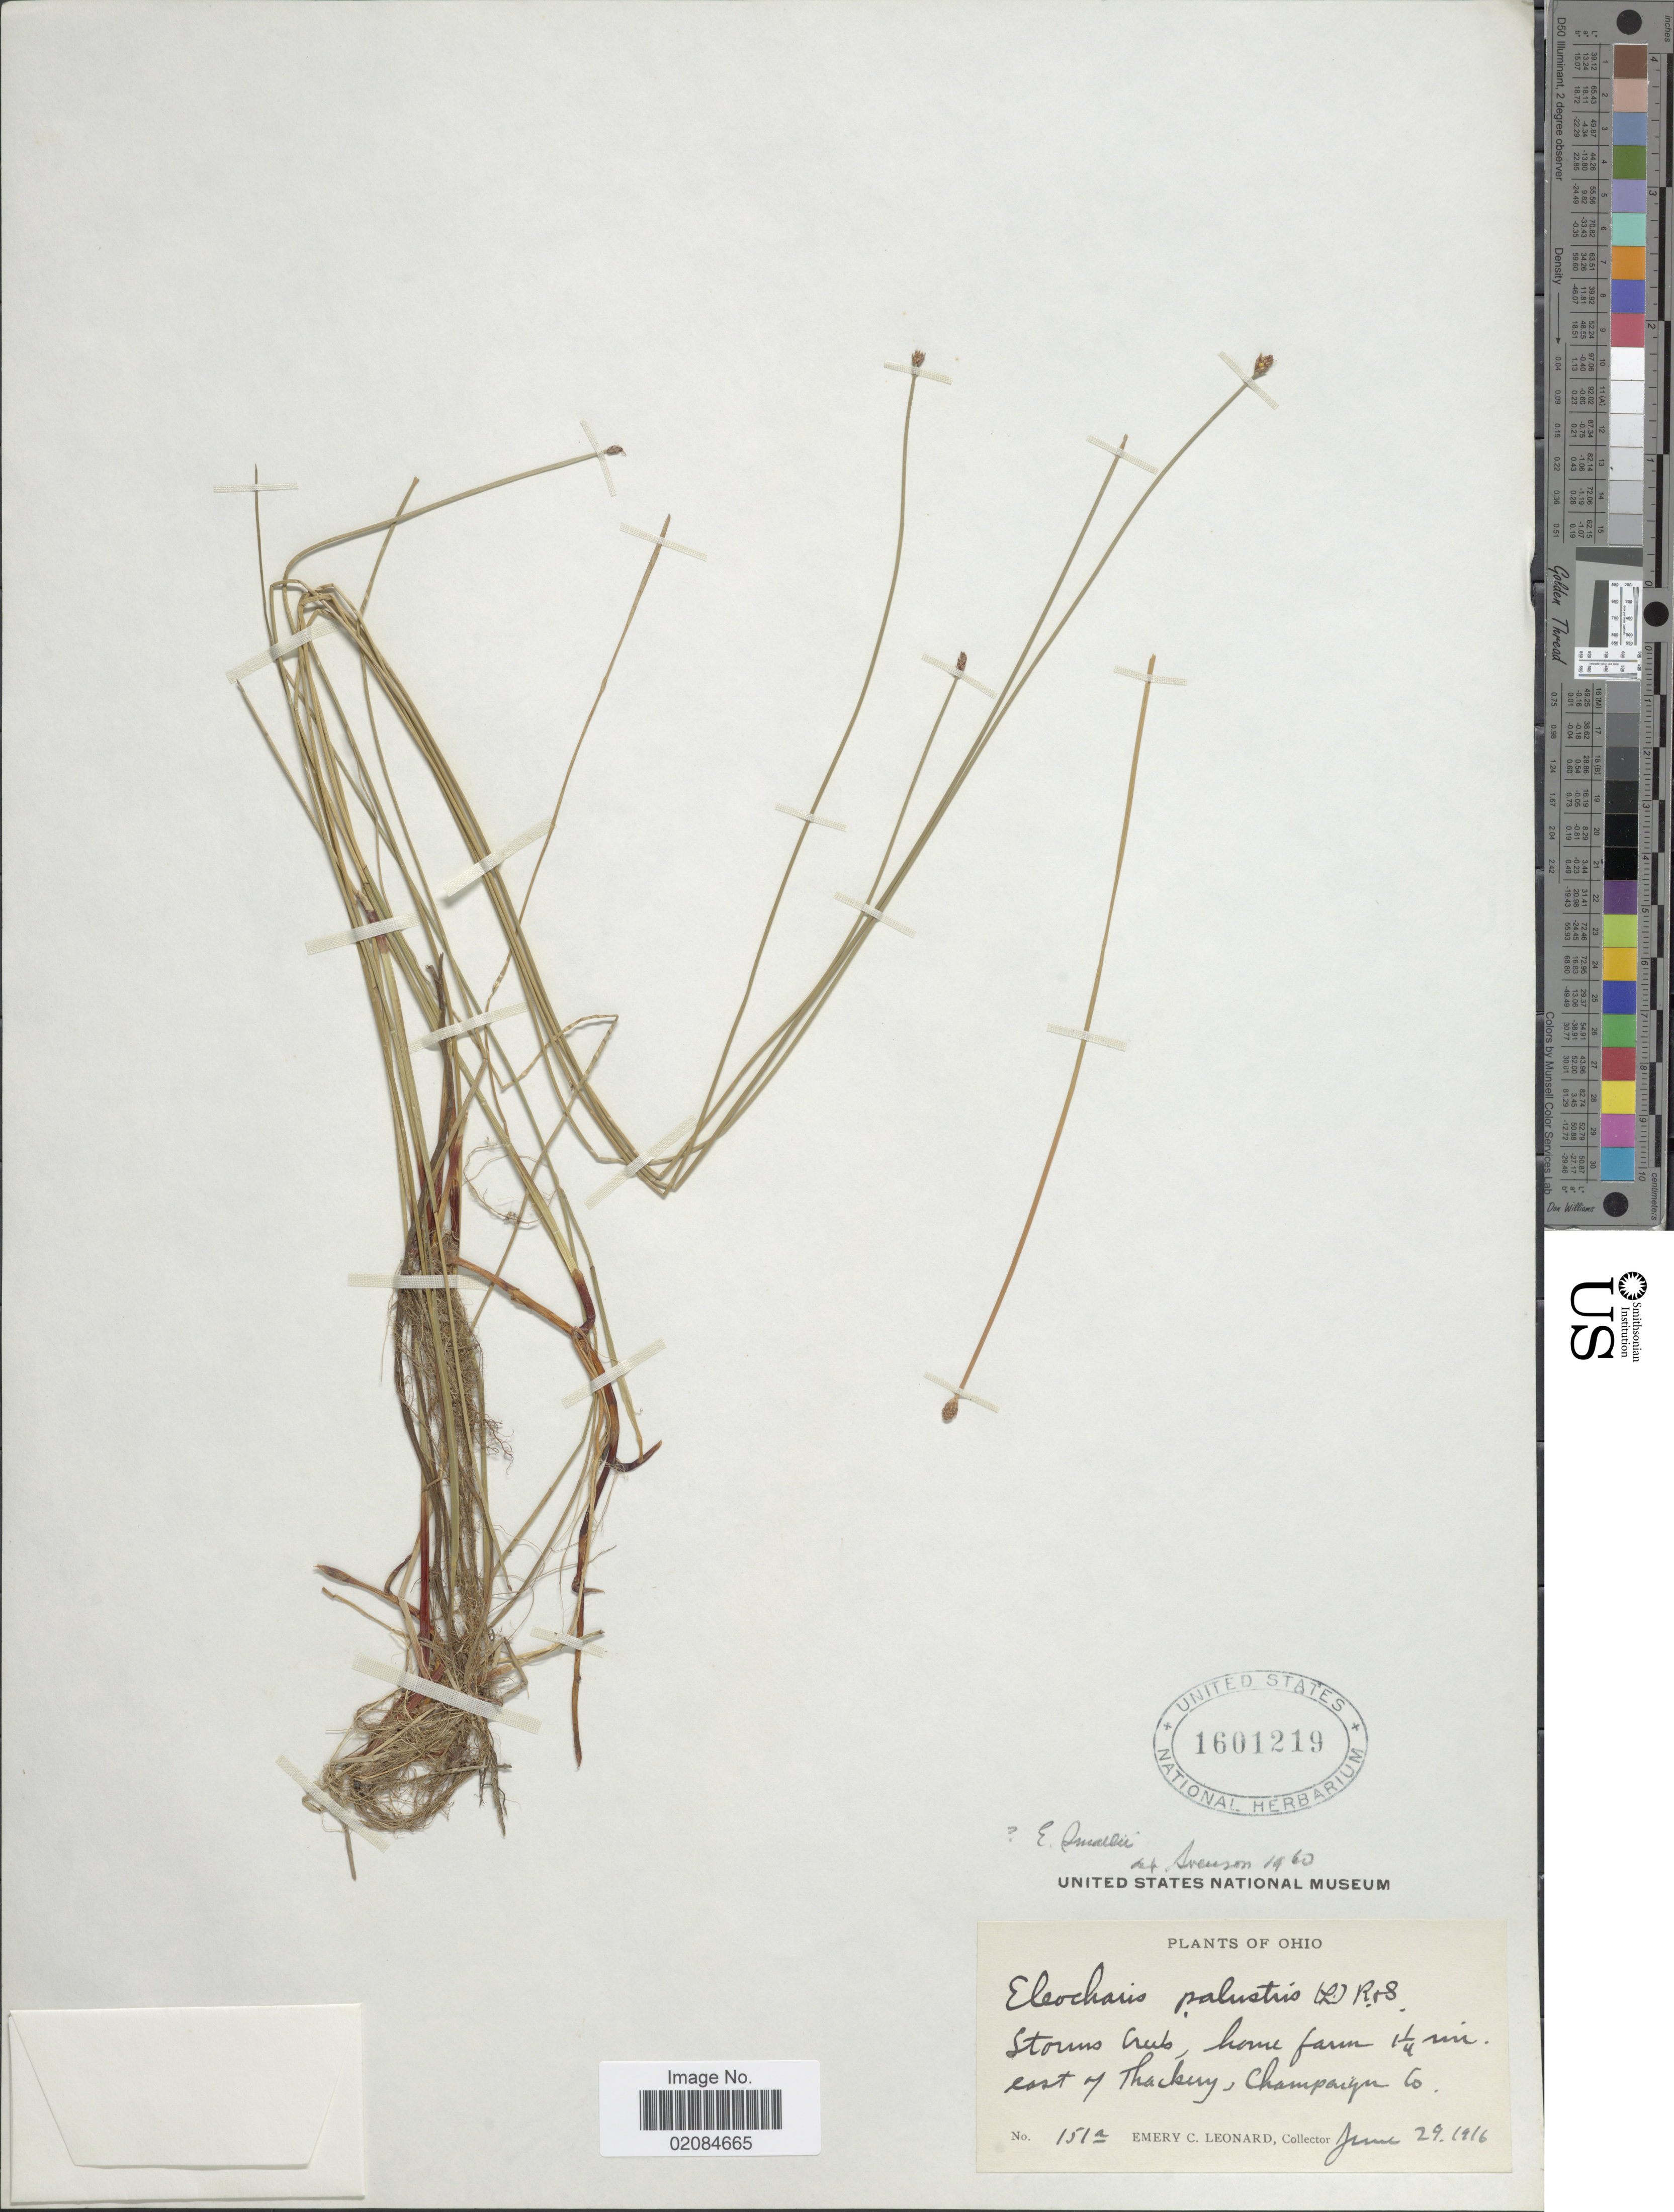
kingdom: Plantae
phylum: Tracheophyta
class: Liliopsida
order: Poales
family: Cyperaceae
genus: Eleocharis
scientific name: Eleocharis palustris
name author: (L.) Roem. & Schult.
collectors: E. C. Leonard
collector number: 151a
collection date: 1916-06-29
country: United States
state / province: Ohio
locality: Storms scrub, horne farm 1 1/4 mi. east of Thackery, Champaign Co.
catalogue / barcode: US 1601219